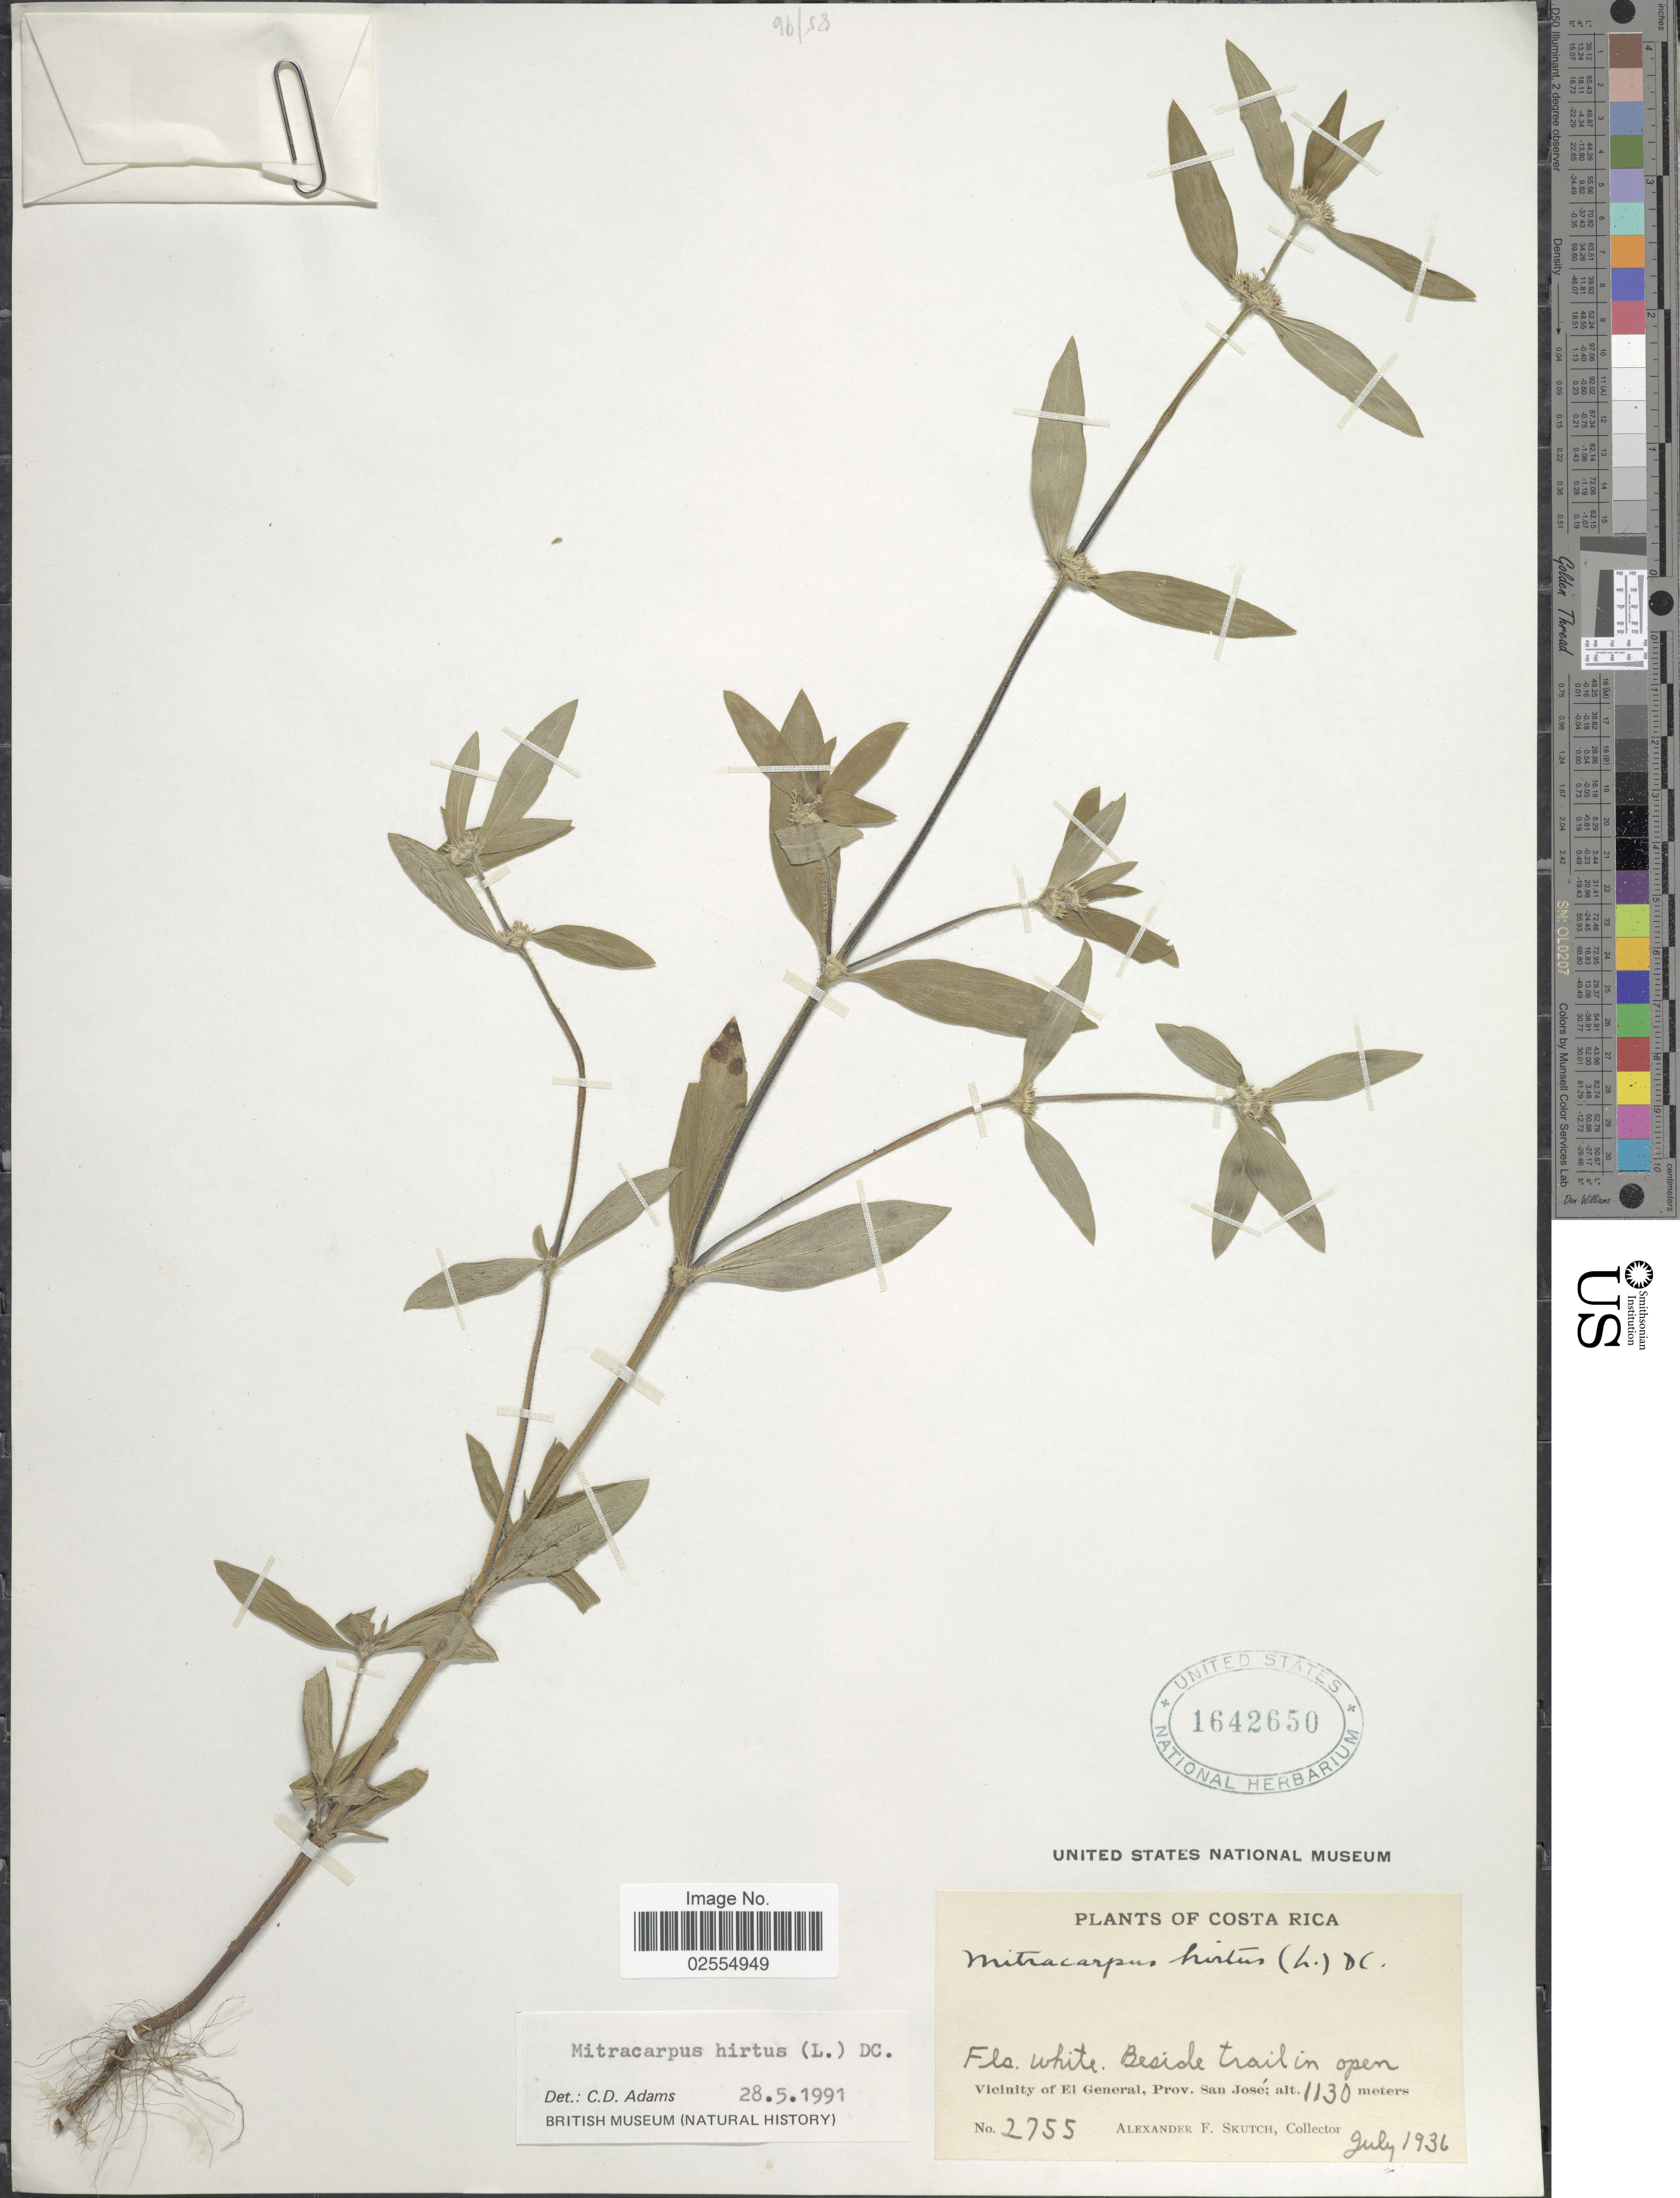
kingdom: Plantae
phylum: Tracheophyta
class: Magnoliopsida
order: Gentianales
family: Rubiaceae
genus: Mitracarpus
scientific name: Mitracarpus hirtus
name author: (L.) DC.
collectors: A. F. Skutch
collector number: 2755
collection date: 1936-07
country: Costa Rica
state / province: San José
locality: Vicinity of El General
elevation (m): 1130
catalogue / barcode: US 1642650